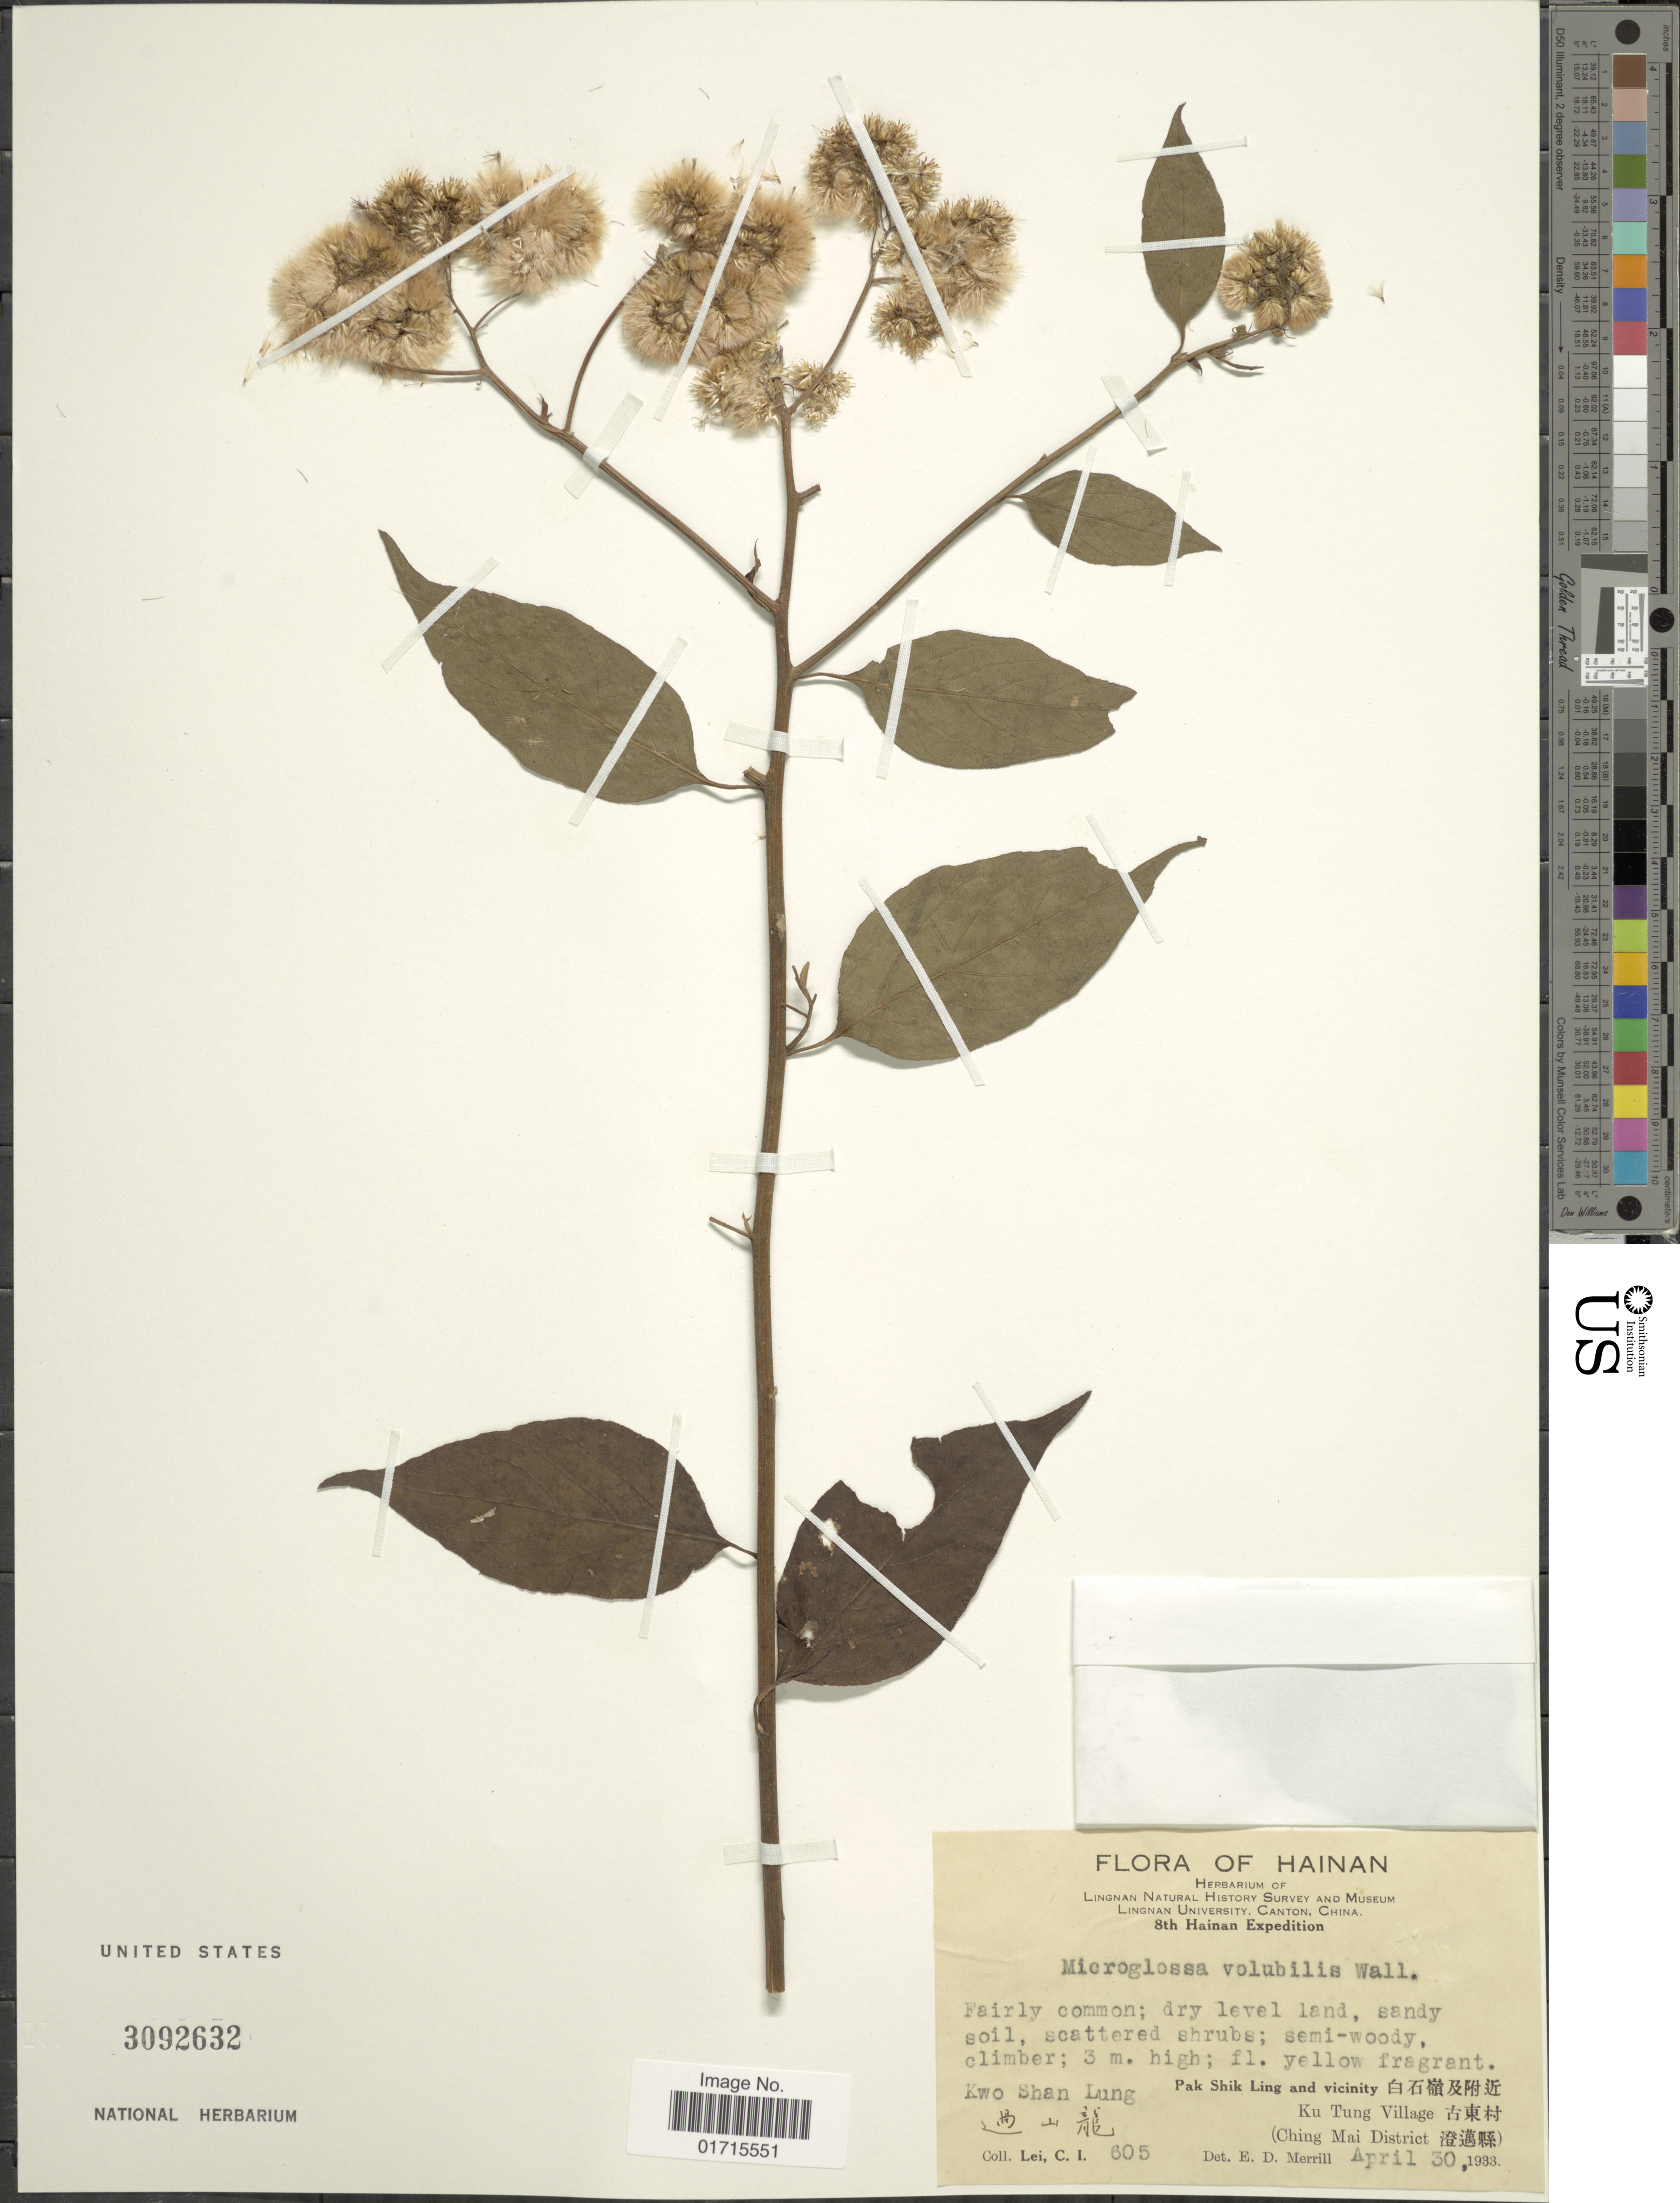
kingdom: Plantae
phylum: Tracheophyta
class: Magnoliopsida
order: Asterales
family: Asteraceae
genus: Microglossa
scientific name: Microglossa pyrifolia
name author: (Lam.) Kuntze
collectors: C. I. Lei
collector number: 605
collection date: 1933-04-30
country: China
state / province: Hainan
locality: Hainan. Kwo Shan Lung. Pak Shik Ling and vicinity Ku Tung Village (Ching Mai District)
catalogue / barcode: US 3092632